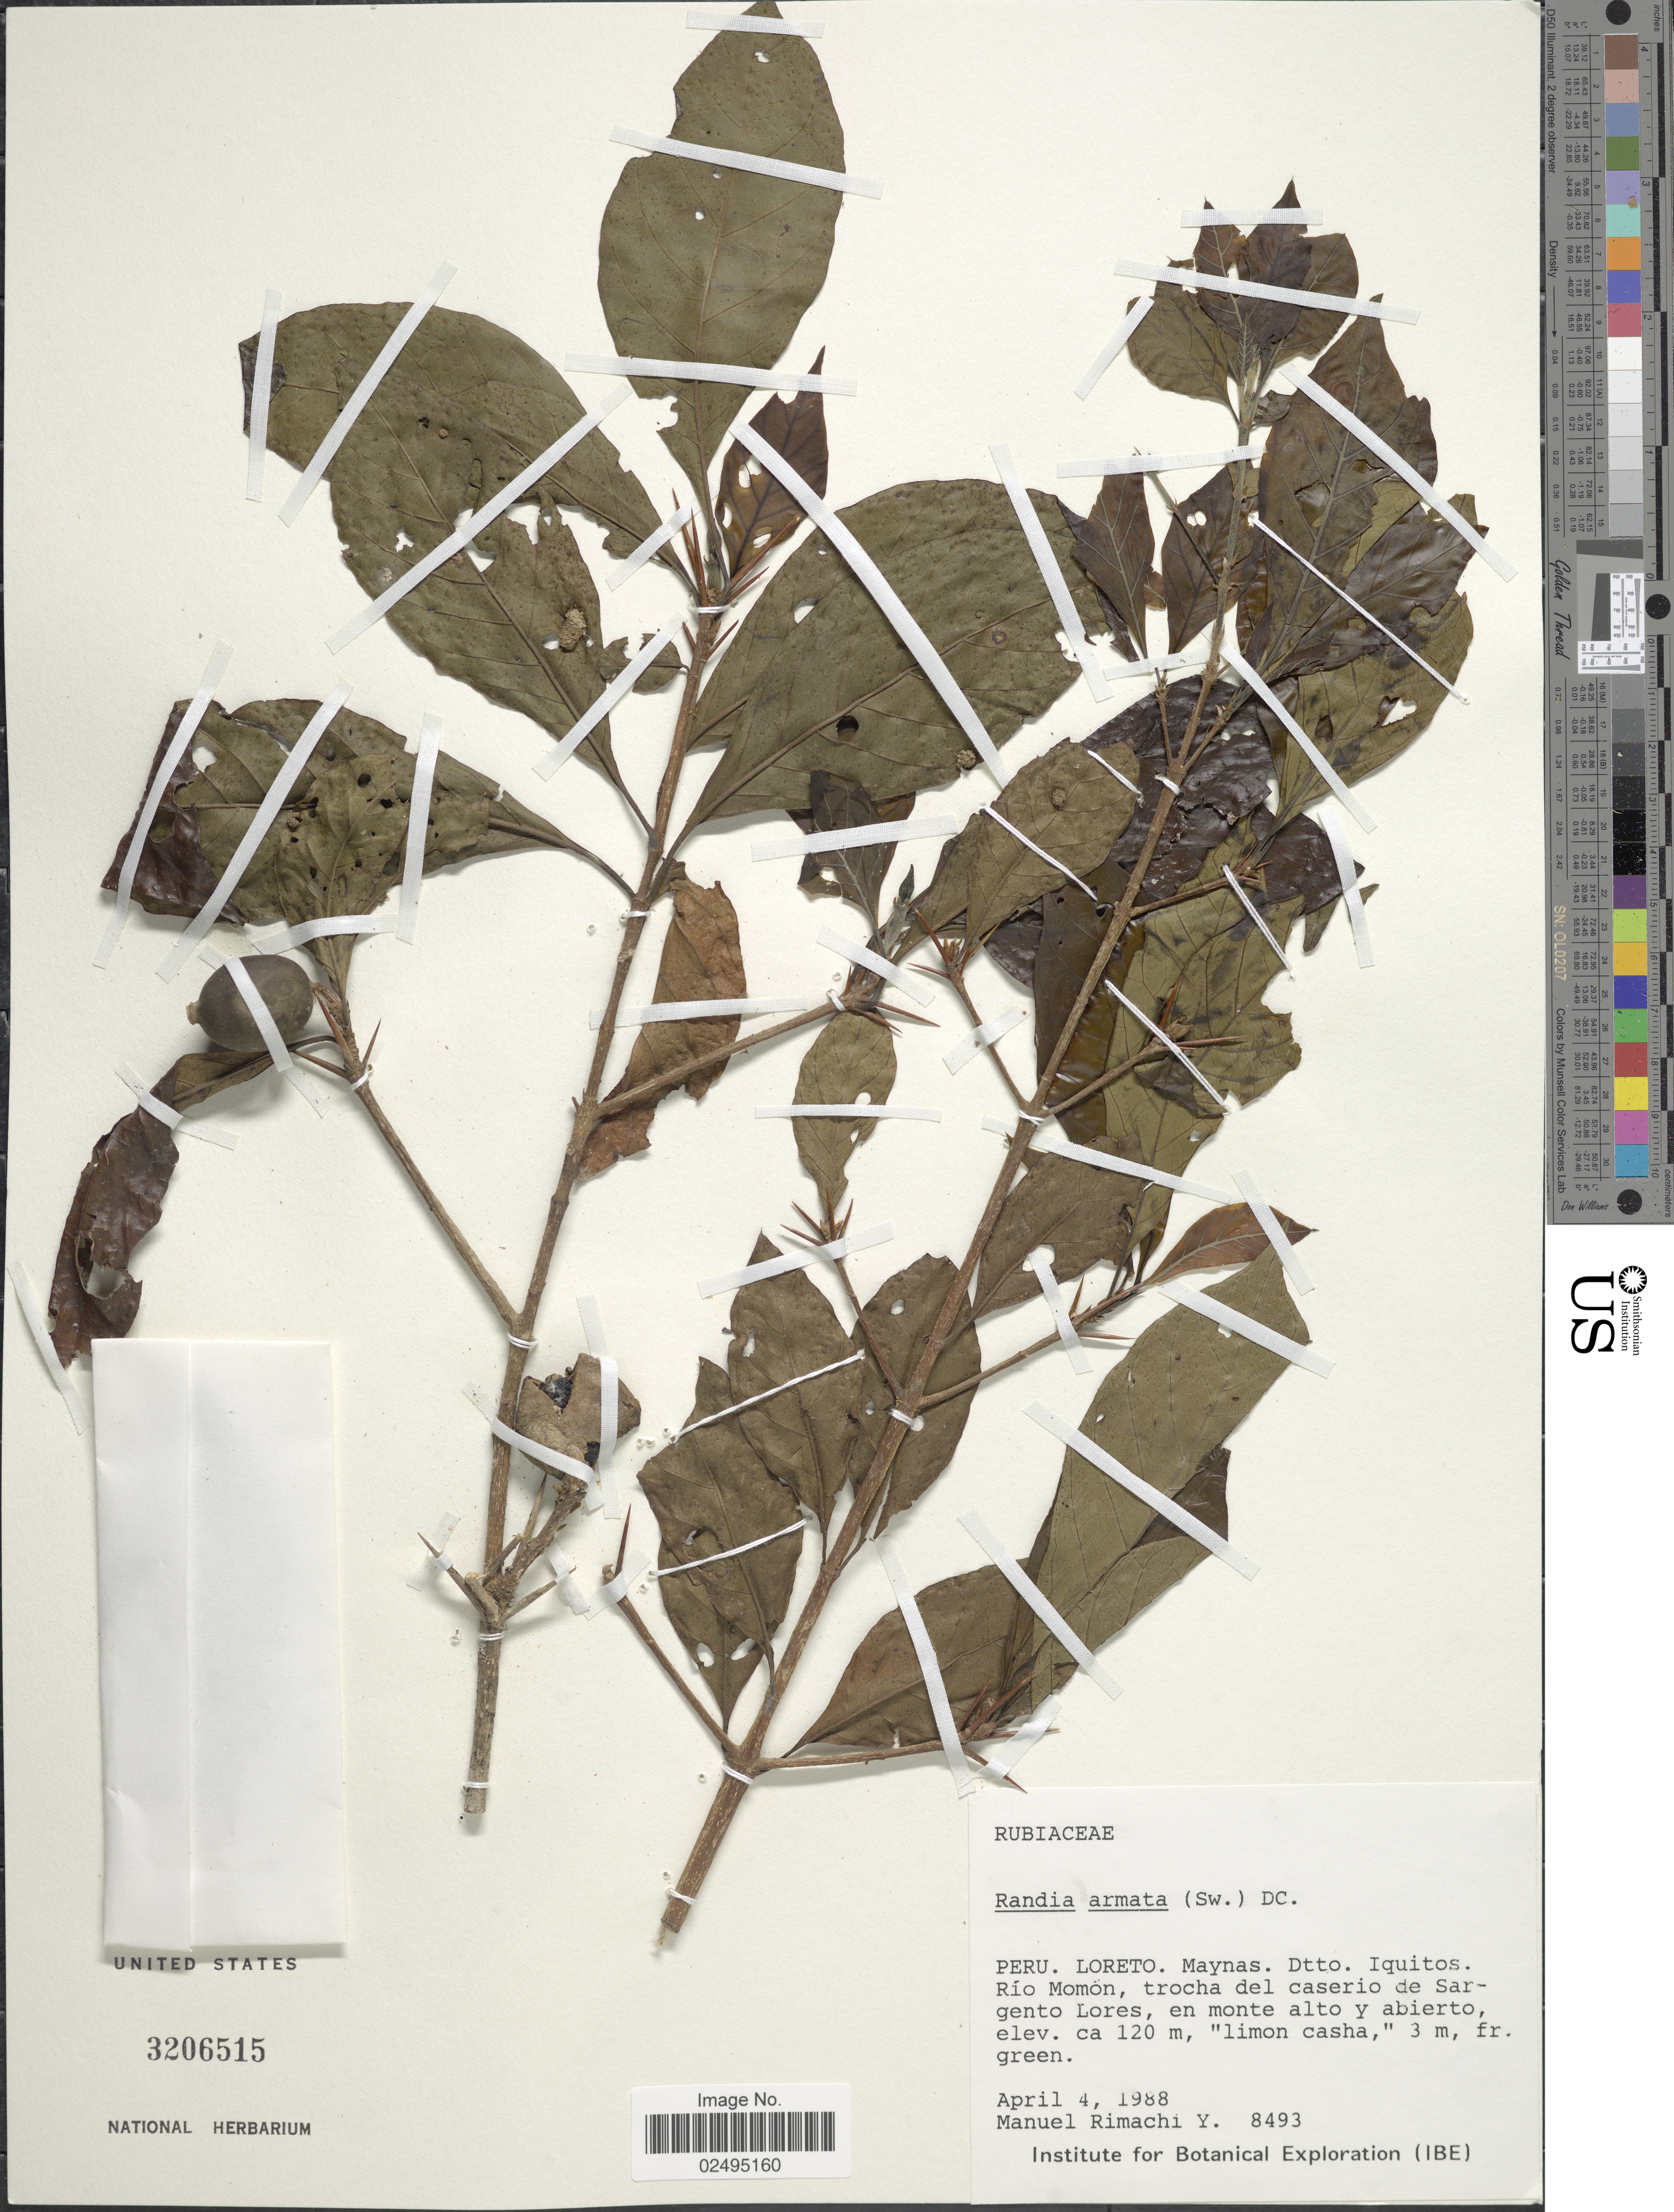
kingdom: Plantae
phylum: Tracheophyta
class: Magnoliopsida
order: Gentianales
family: Rubiaceae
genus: Randia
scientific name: Randia armata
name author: (Sw.) DC.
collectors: M. Rimachi Y.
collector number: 8493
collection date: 1988-04-04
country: Peru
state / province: Loreto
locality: Maynas. Dtto. Iquitos. Rio Momon, trocha del caserio de Sargento Lores, en monte alto y abierto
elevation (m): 120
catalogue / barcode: US 3206515